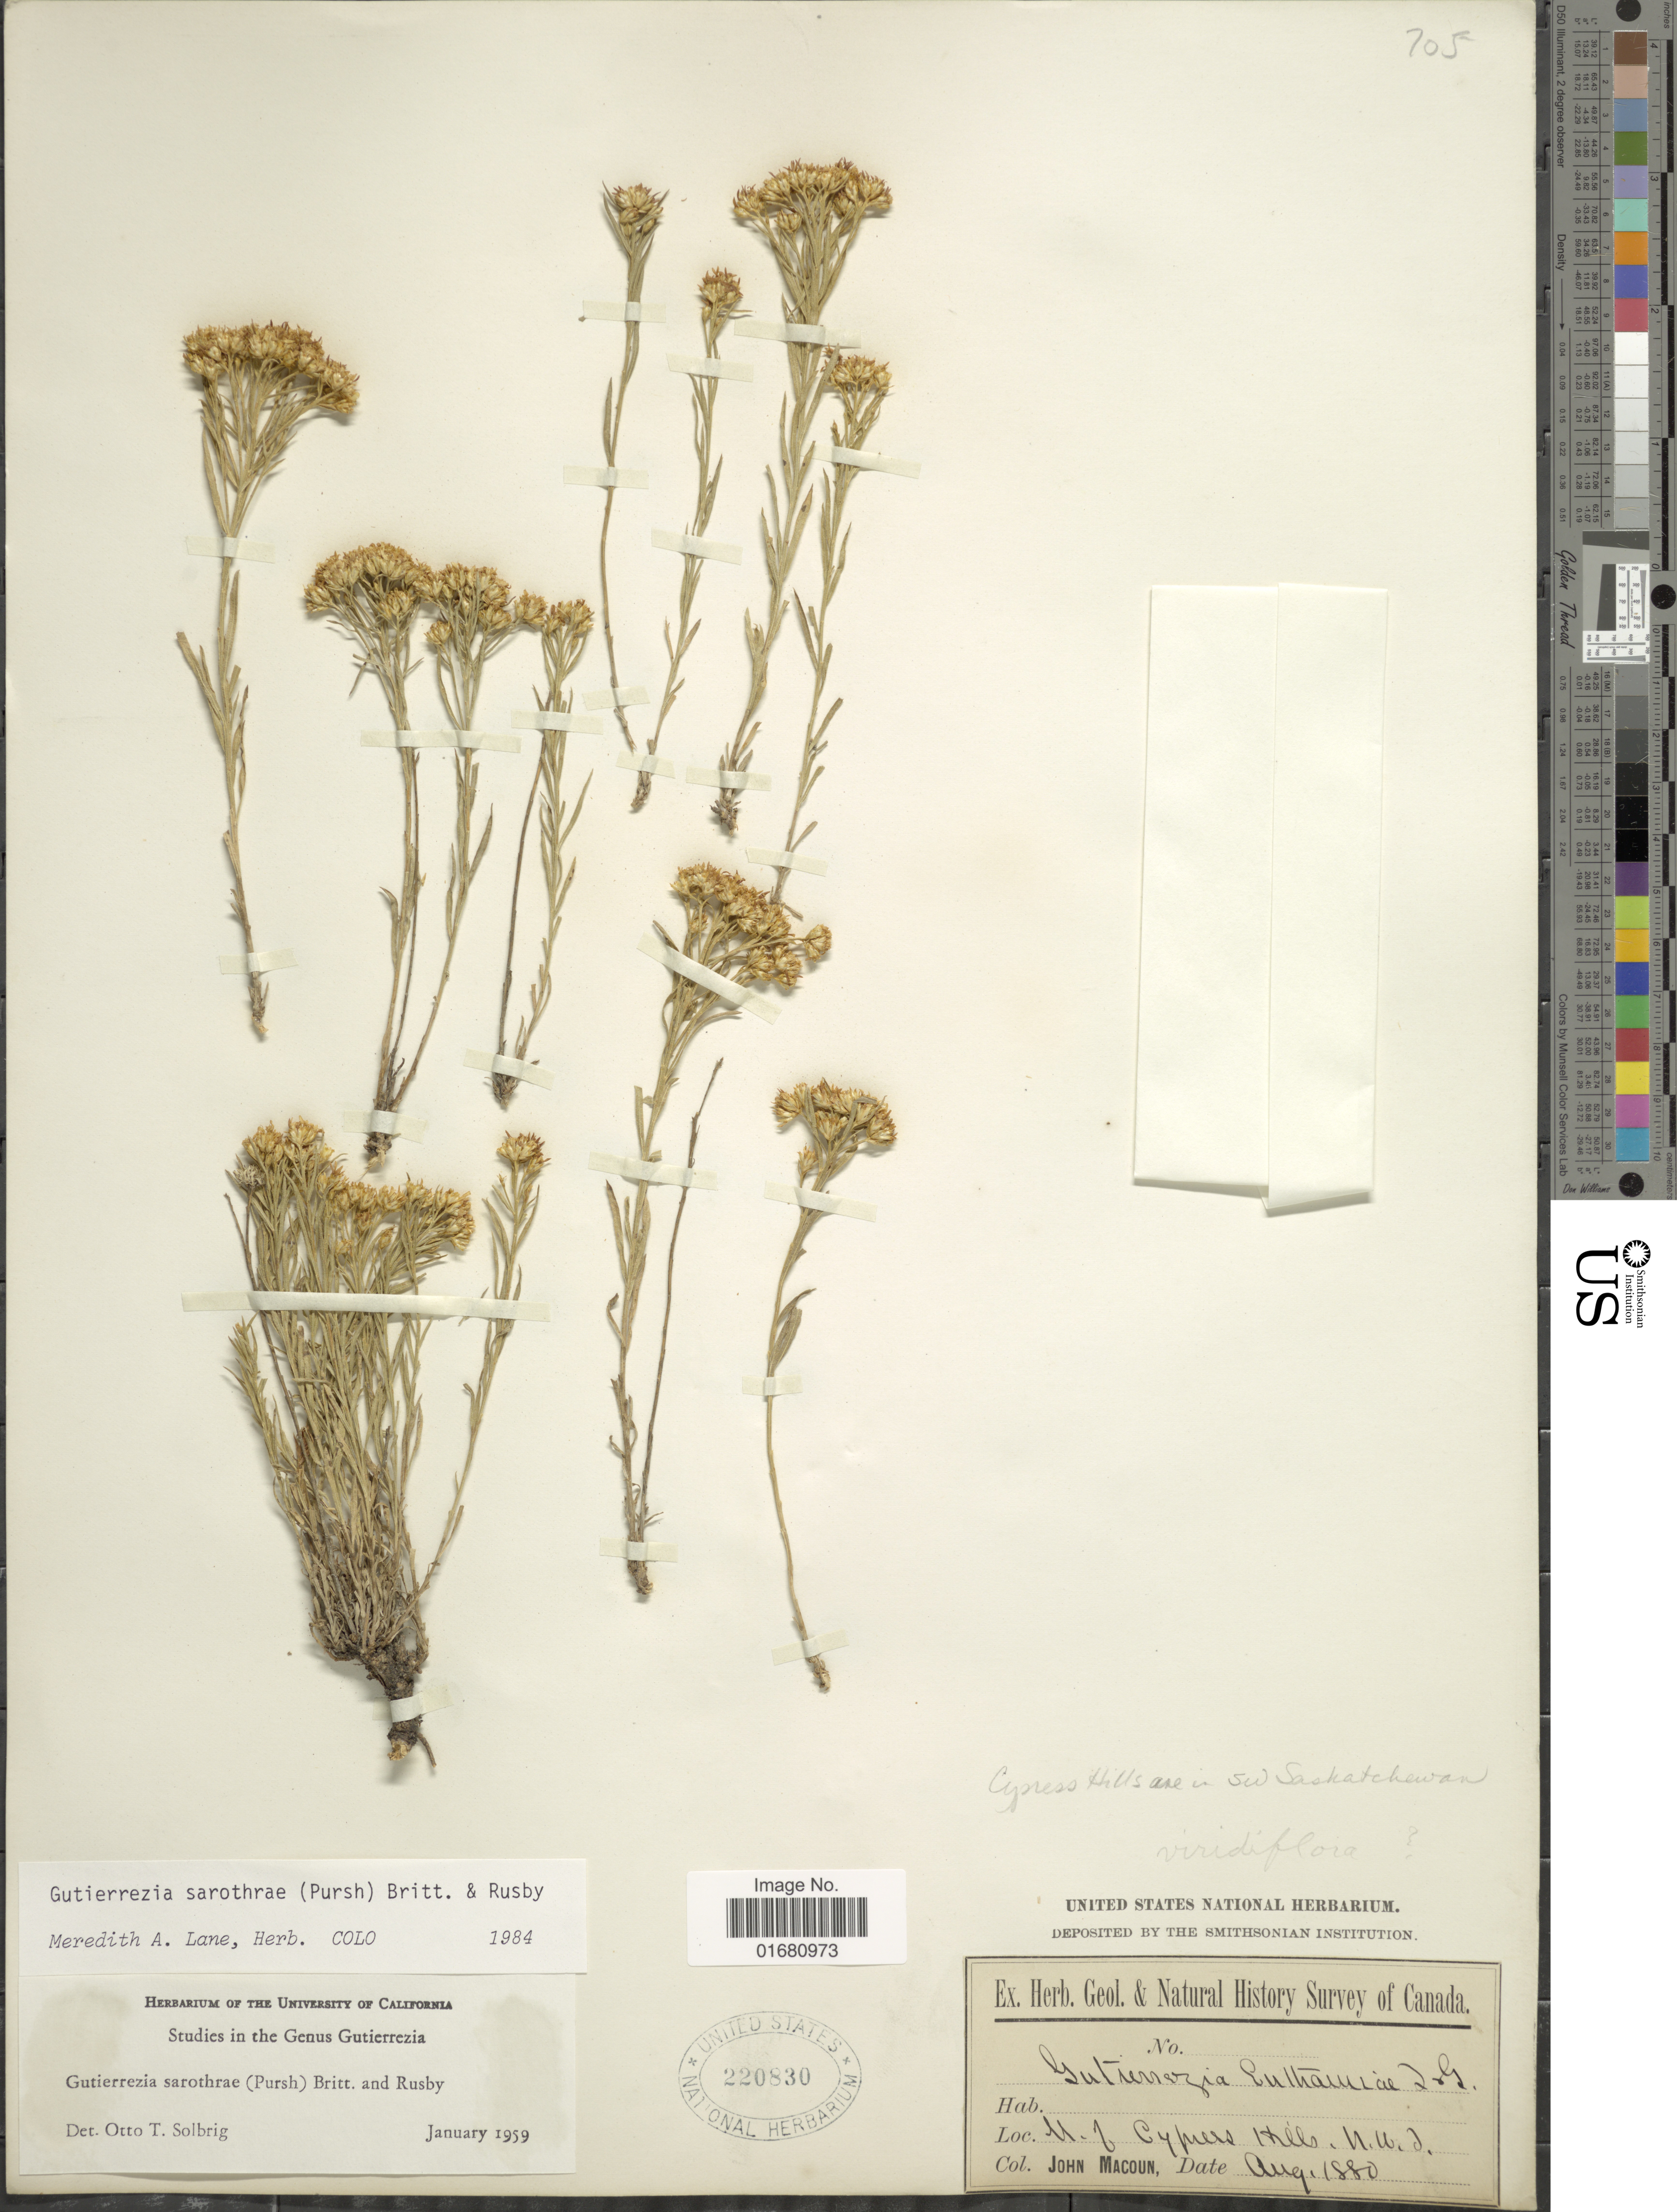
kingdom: Plantae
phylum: Tracheophyta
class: Magnoliopsida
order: Asterales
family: Asteraceae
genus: Gutierrezia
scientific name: Gutierrezia sarothrae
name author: (Pursh) Britton & Rusby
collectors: J. Macoun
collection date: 1880-08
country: Canada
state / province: Northwest Territories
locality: N. of Cypress Hills, N.W.T.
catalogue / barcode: US 220830